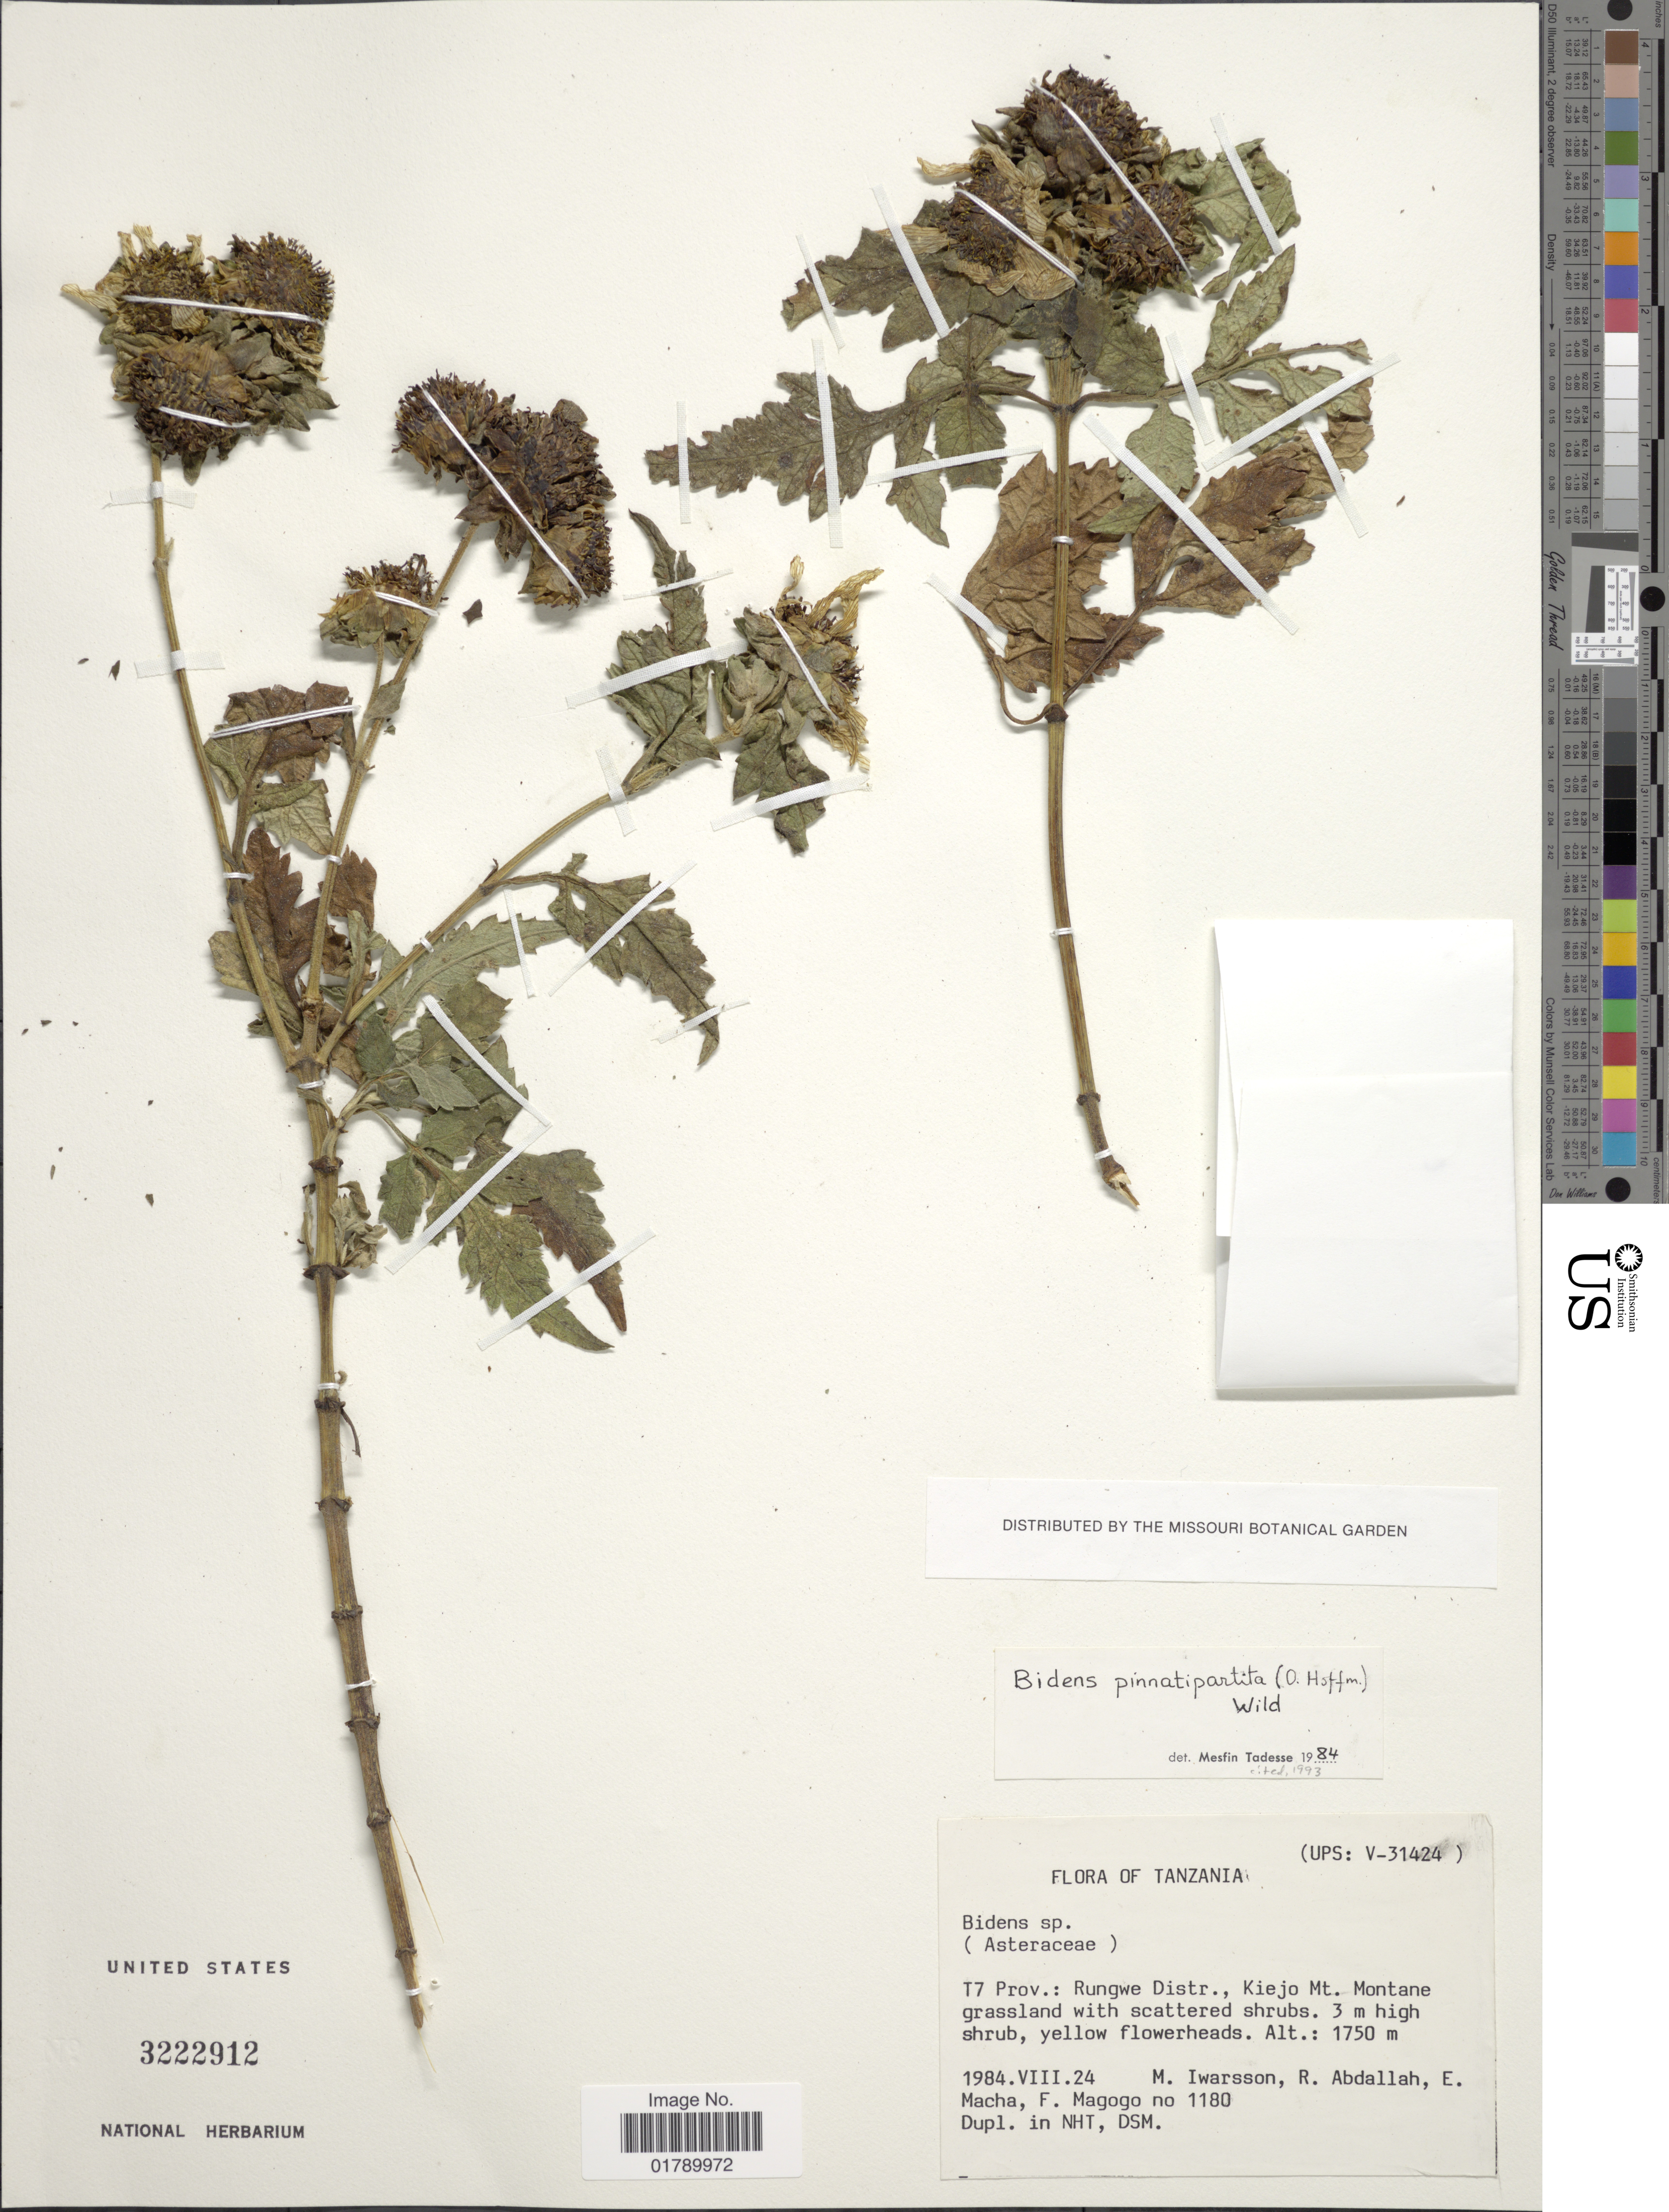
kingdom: Plantae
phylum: Tracheophyta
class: Magnoliopsida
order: Asterales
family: Asteraceae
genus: Bidens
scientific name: Bidens pinnatipartita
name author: (O. Hoffm.) Wild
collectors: Iwarsson, R. Abdallah, E. Macha & F. Magogo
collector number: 1180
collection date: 1984-08-24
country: Tanzania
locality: T7 Prov.: Rungwe Distr., Kiejo Mt. Montane grassland with scattered shrubs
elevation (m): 1750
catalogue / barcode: US 3222912